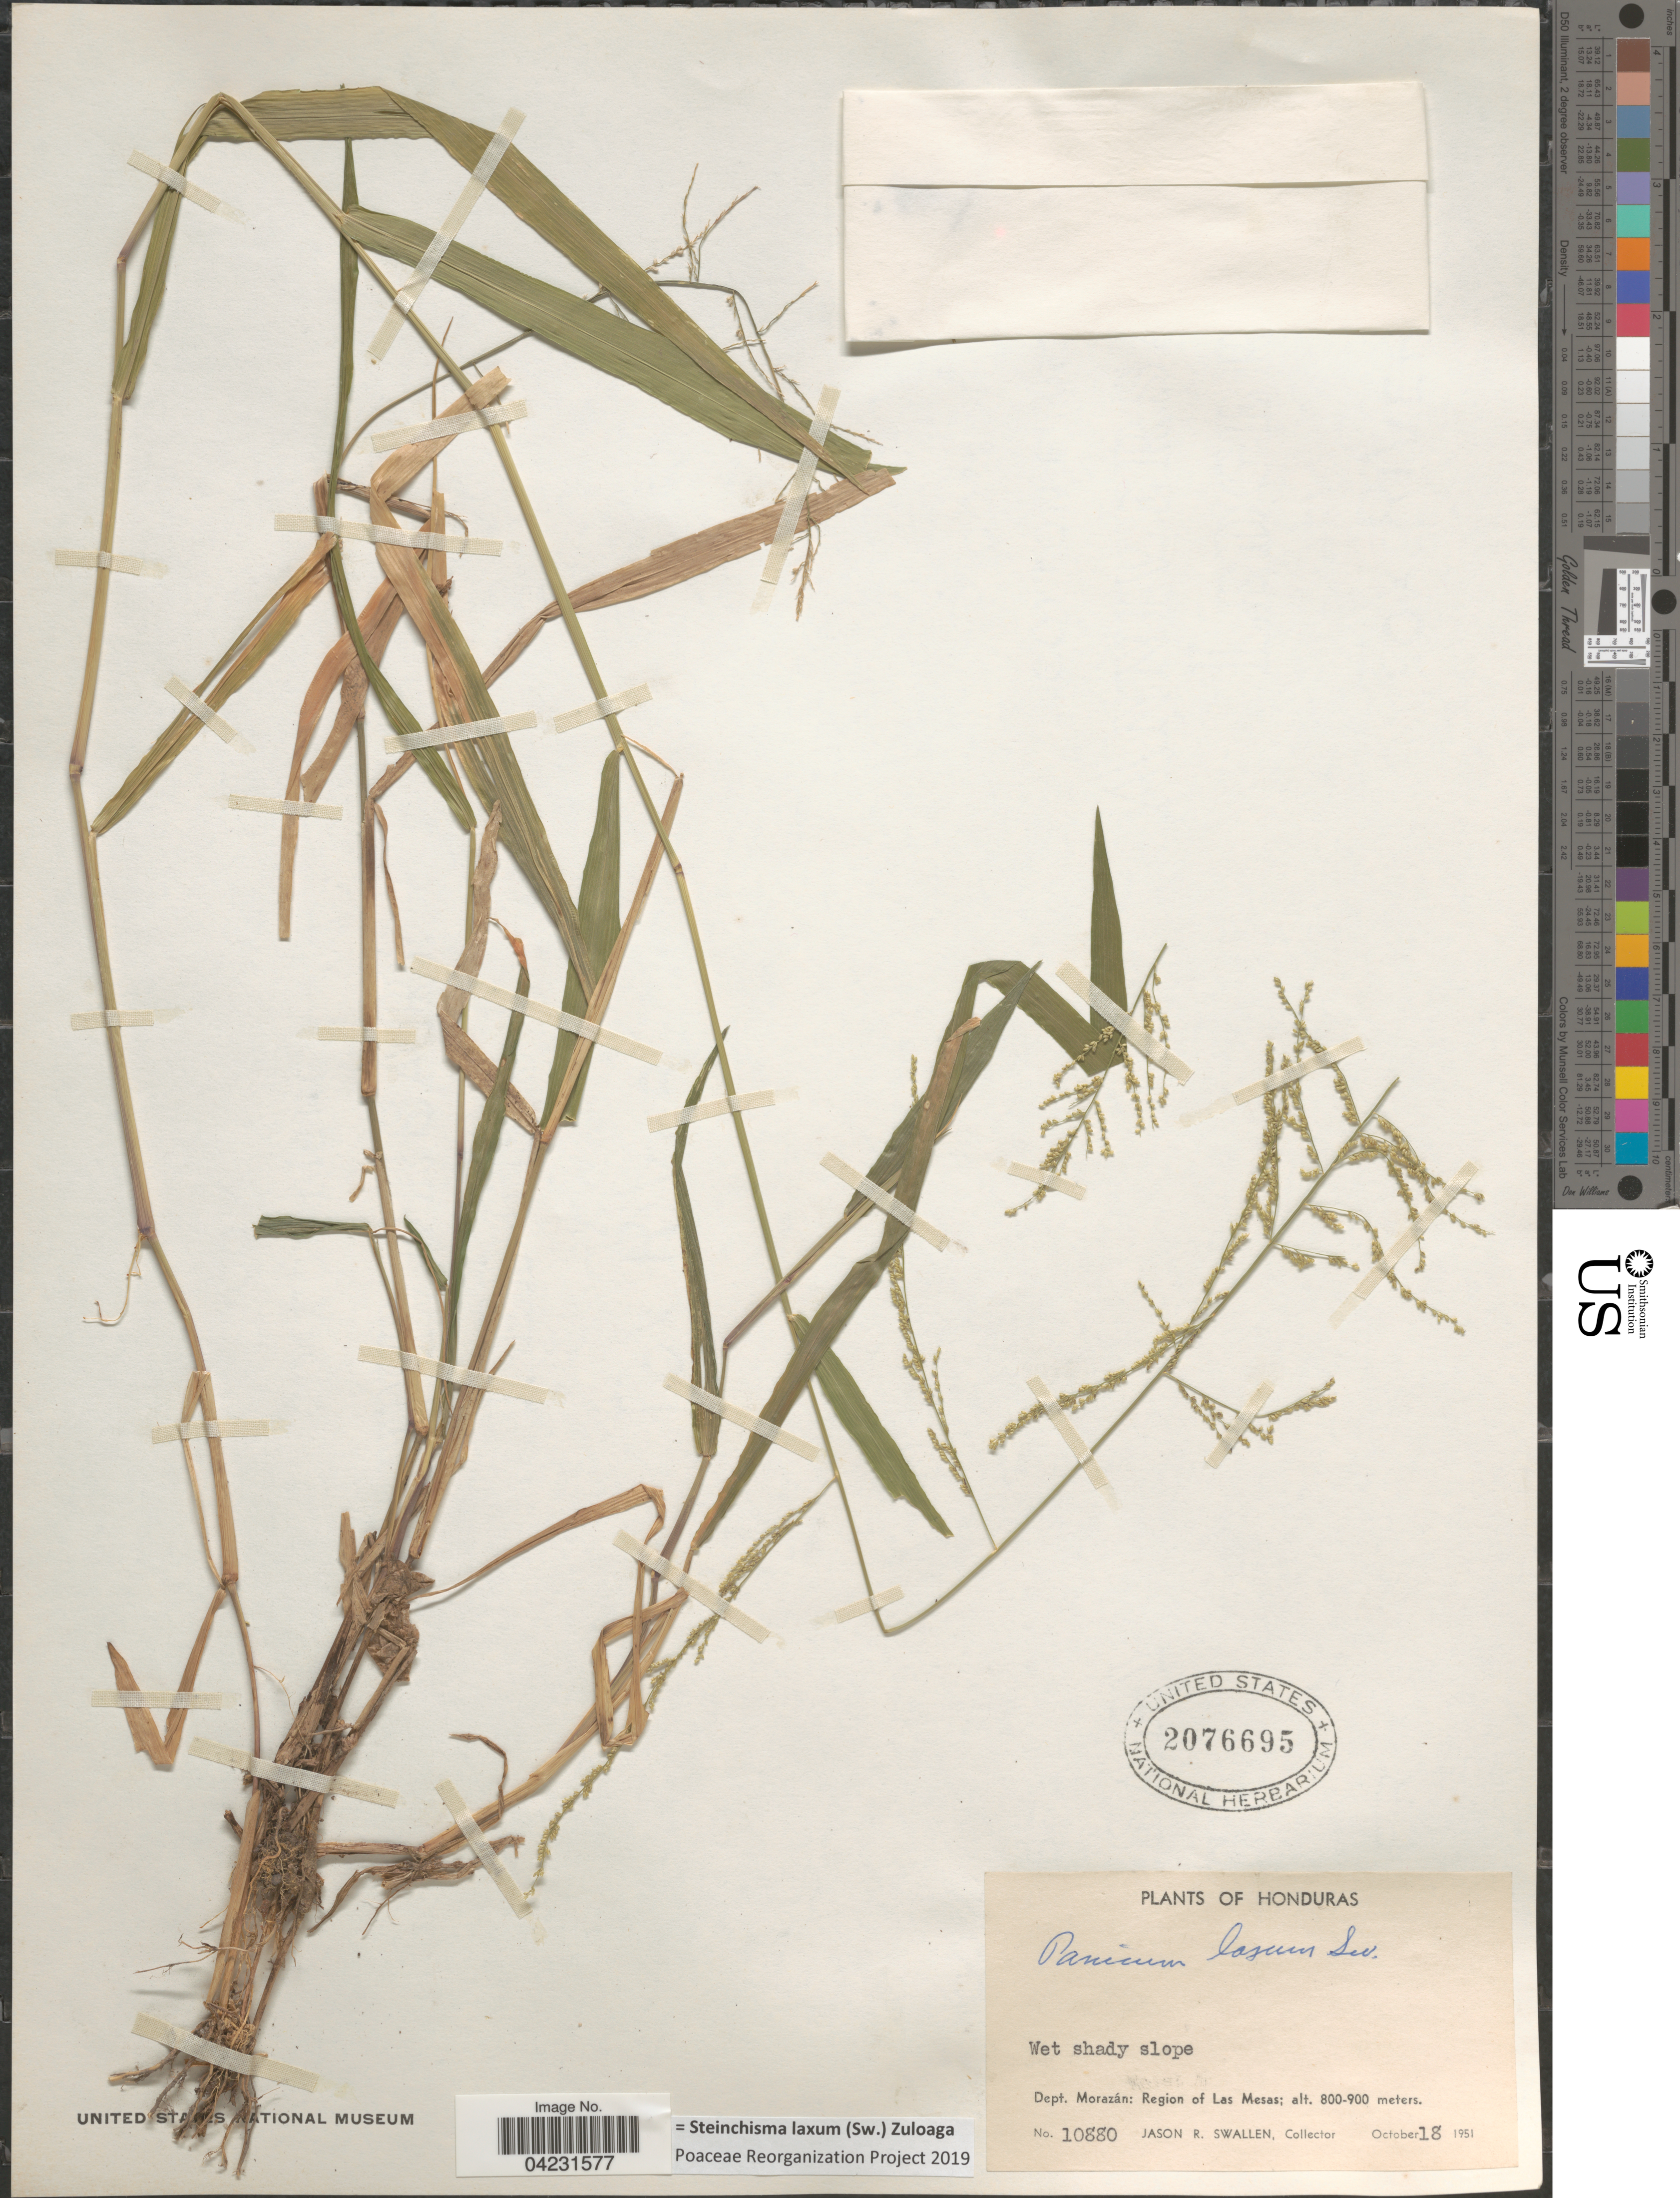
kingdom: Plantae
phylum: Tracheophyta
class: Liliopsida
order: Poales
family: Poaceae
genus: Steinchisma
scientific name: Steinchisma laxum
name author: (Sw.) Zuloaga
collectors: J. R. Swallen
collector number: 10880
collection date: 1951-10-18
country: Honduras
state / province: Fco. Morazán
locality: Wet shady slope. Dept. Morazán: Region of Las Mesas.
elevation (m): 800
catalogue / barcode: US 2076695